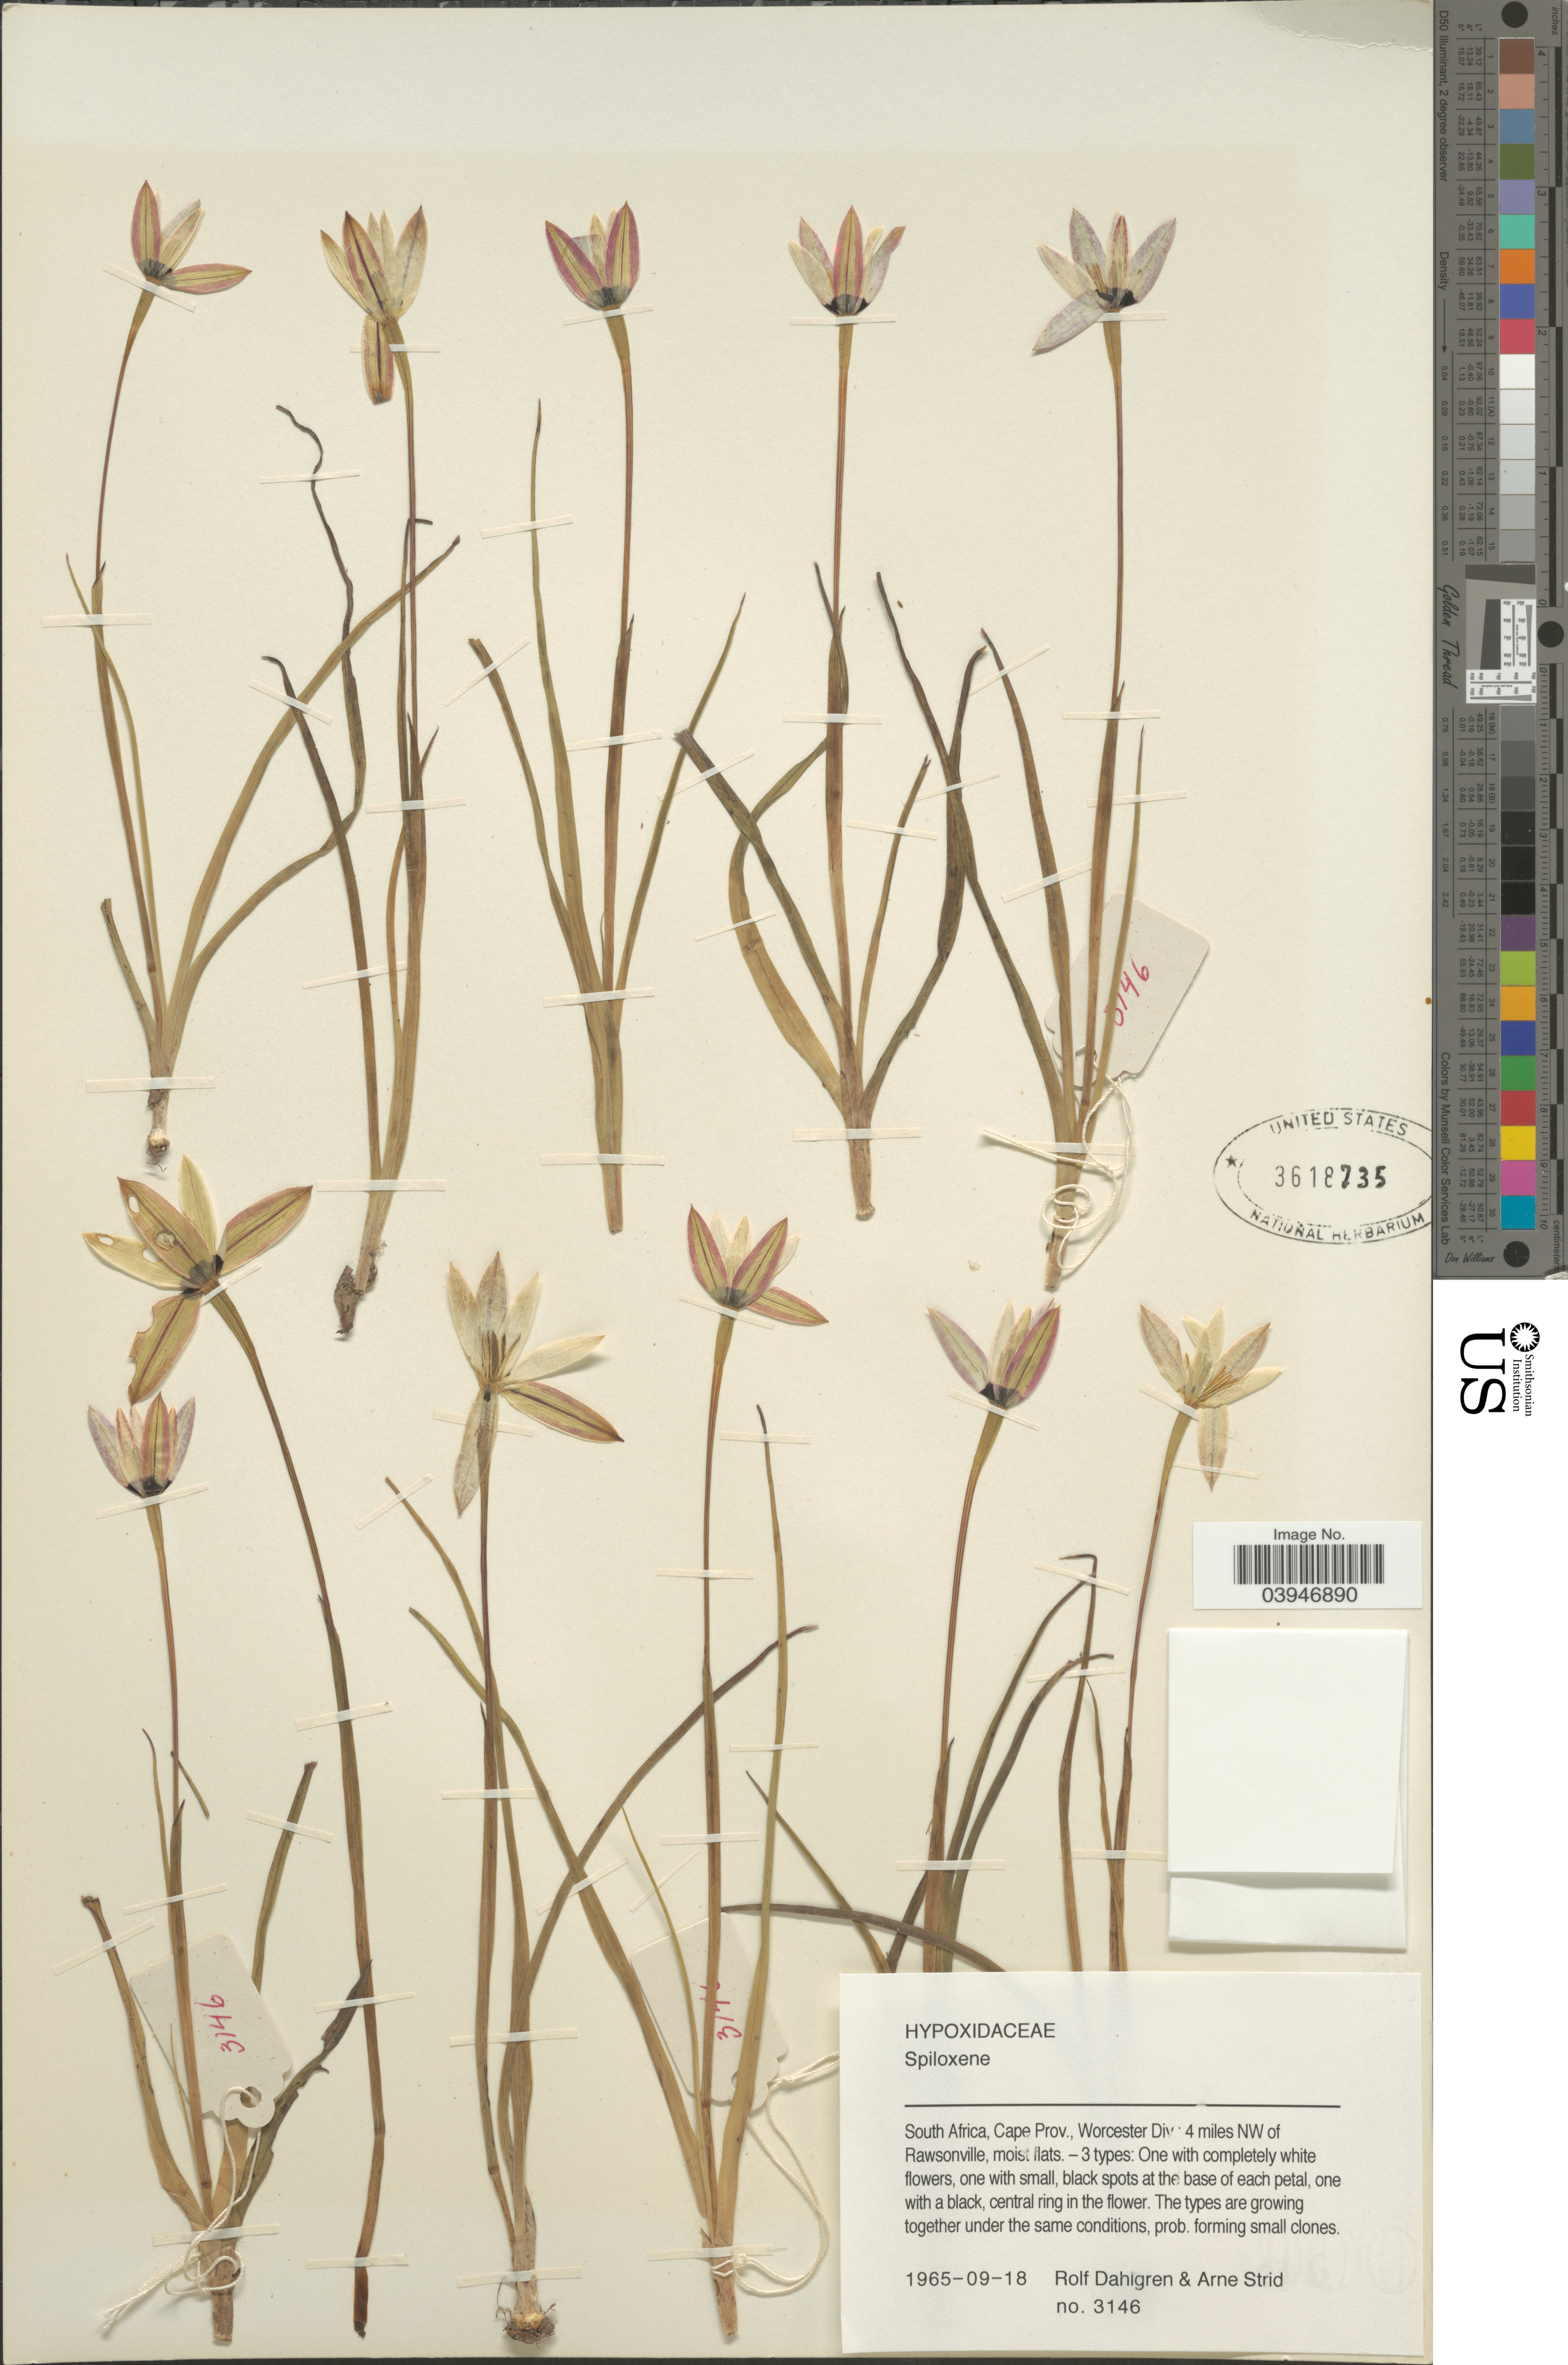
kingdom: Plantae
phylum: Tracheophyta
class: Liliopsida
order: Asparagales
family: Hypoxidaceae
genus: Hypoxis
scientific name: Hypoxis sp.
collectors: R. Dahlgren & A. Strid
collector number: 3146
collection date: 1965-09-18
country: South Africa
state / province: Western Cape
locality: Worcester Div.: 4 miles NW of Rawsonville.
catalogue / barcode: US 3618735